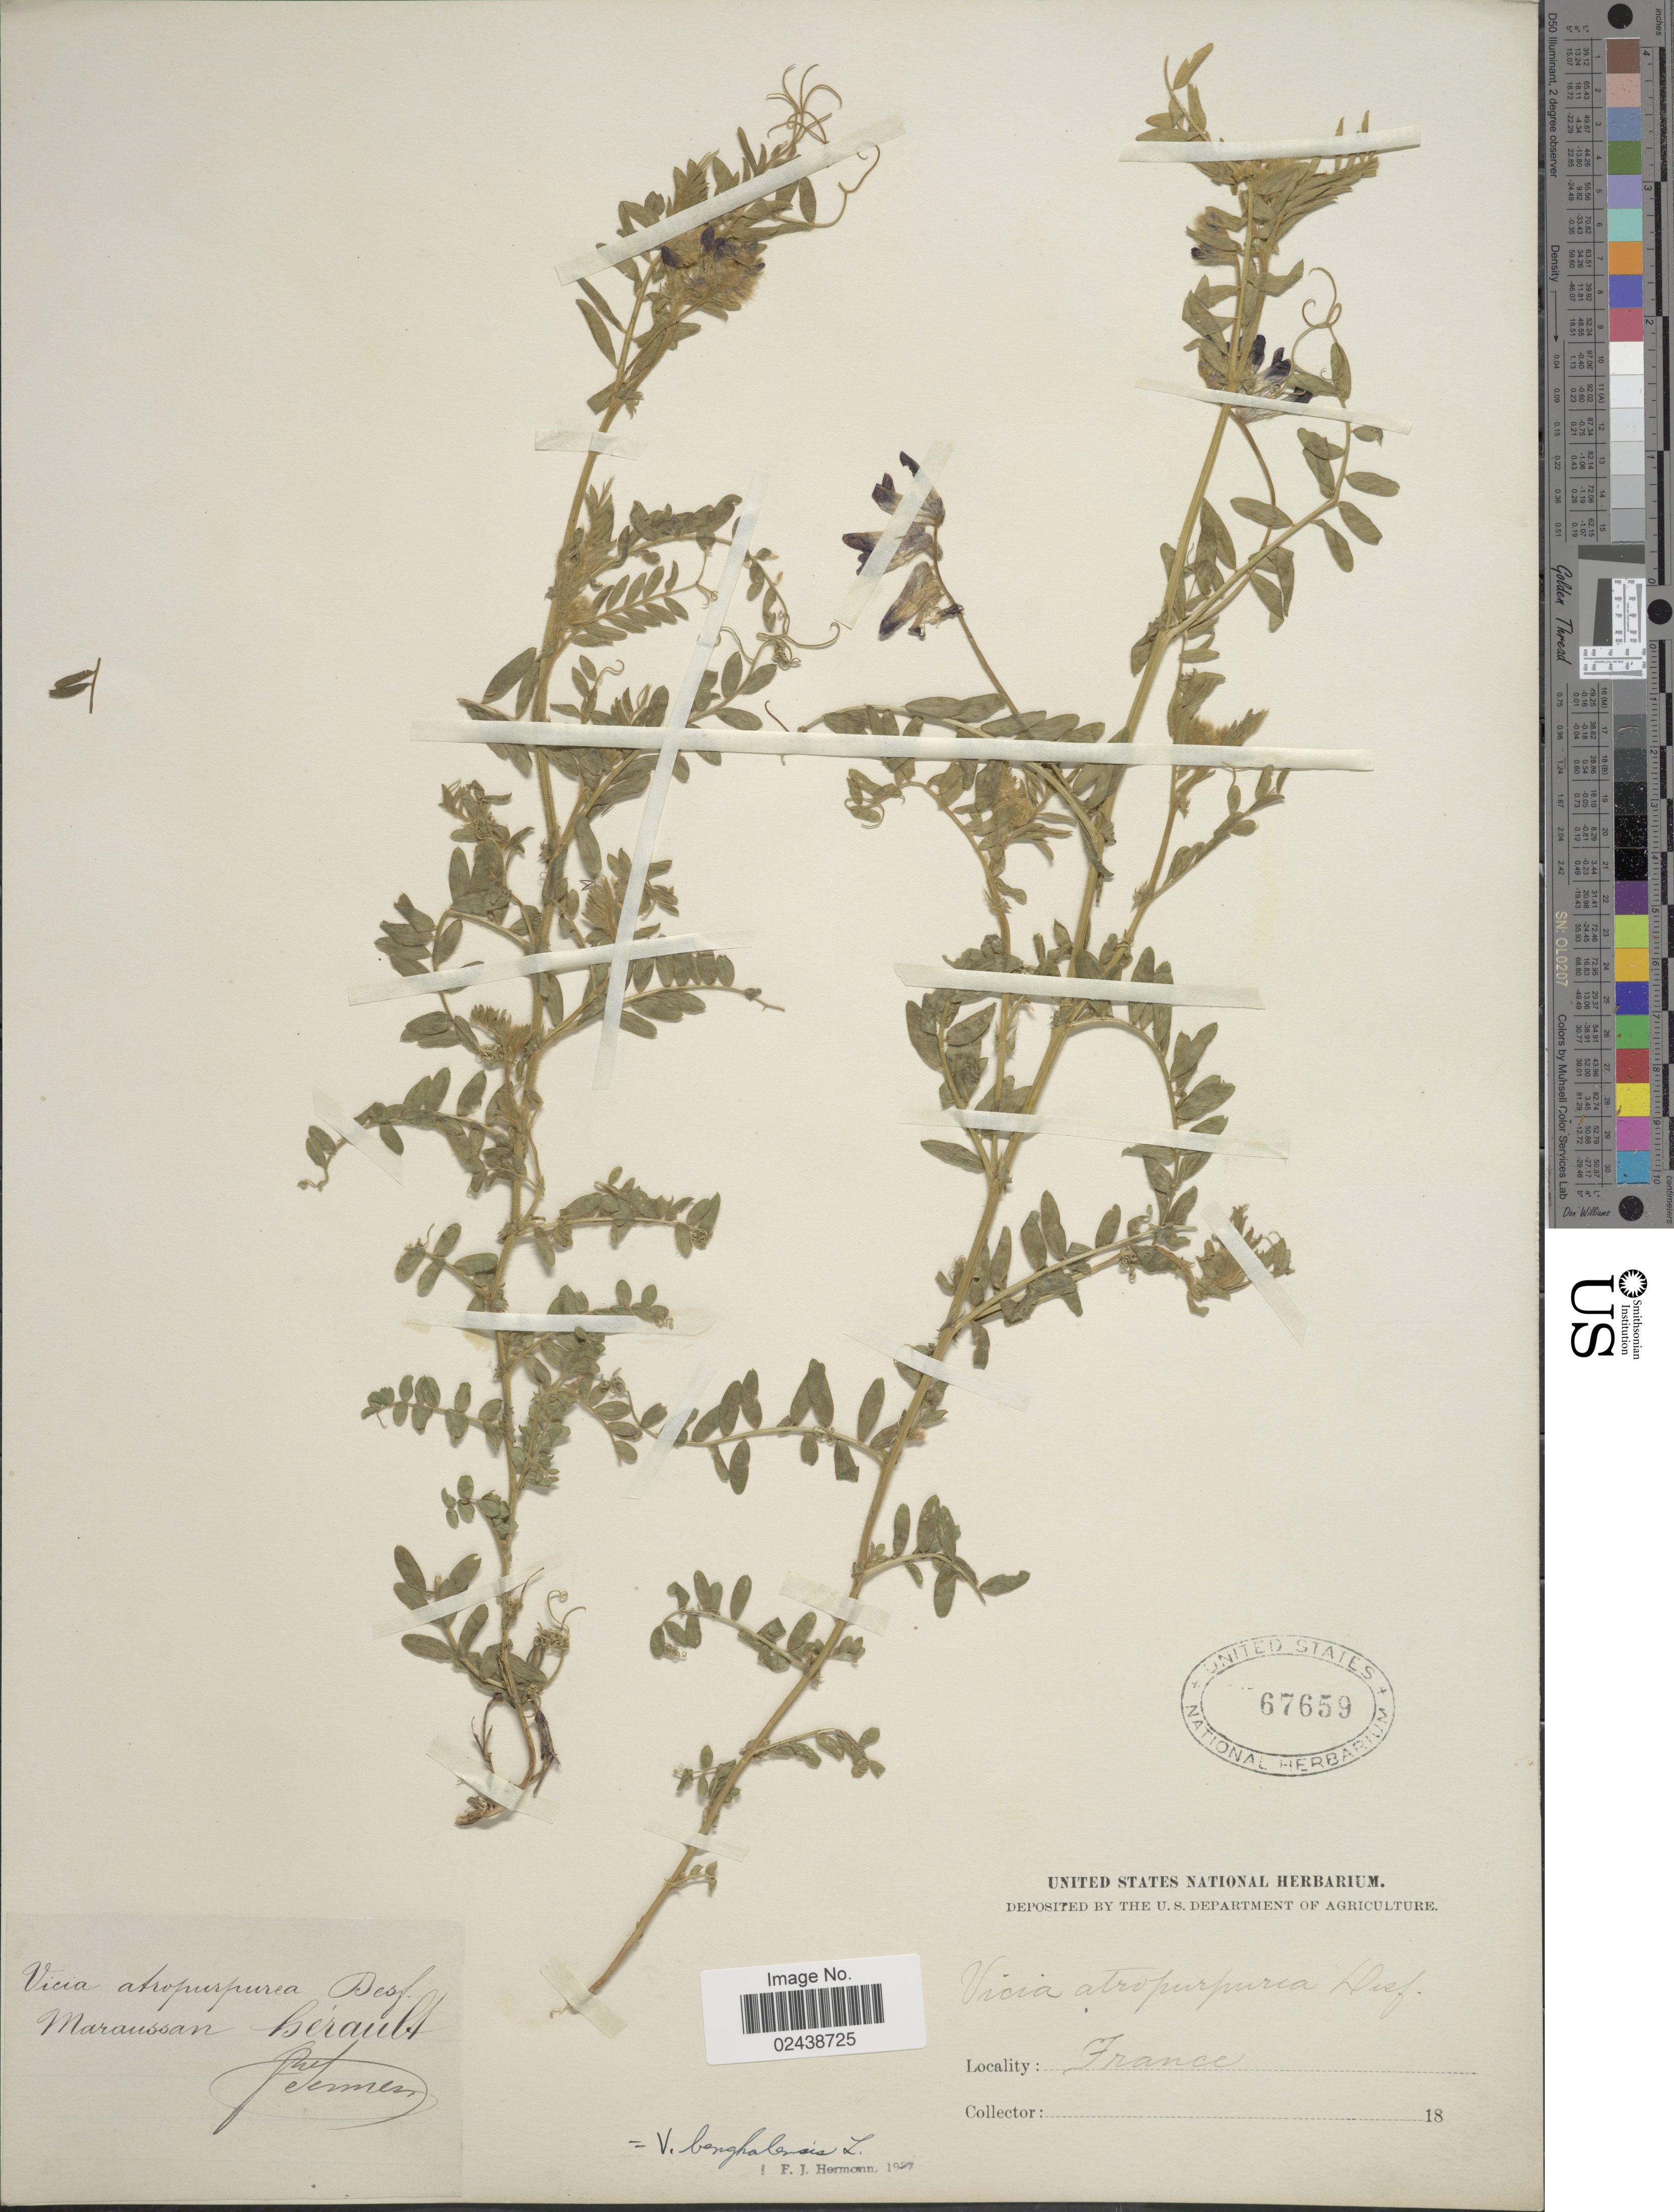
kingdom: Plantae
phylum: Tracheophyta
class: Magnoliopsida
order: Fabales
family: Fabaceae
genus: Vicia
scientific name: Vicia benghalensis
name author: L.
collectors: E. Sennen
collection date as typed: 18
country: France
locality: Maraussan, herault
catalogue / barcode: US 67659